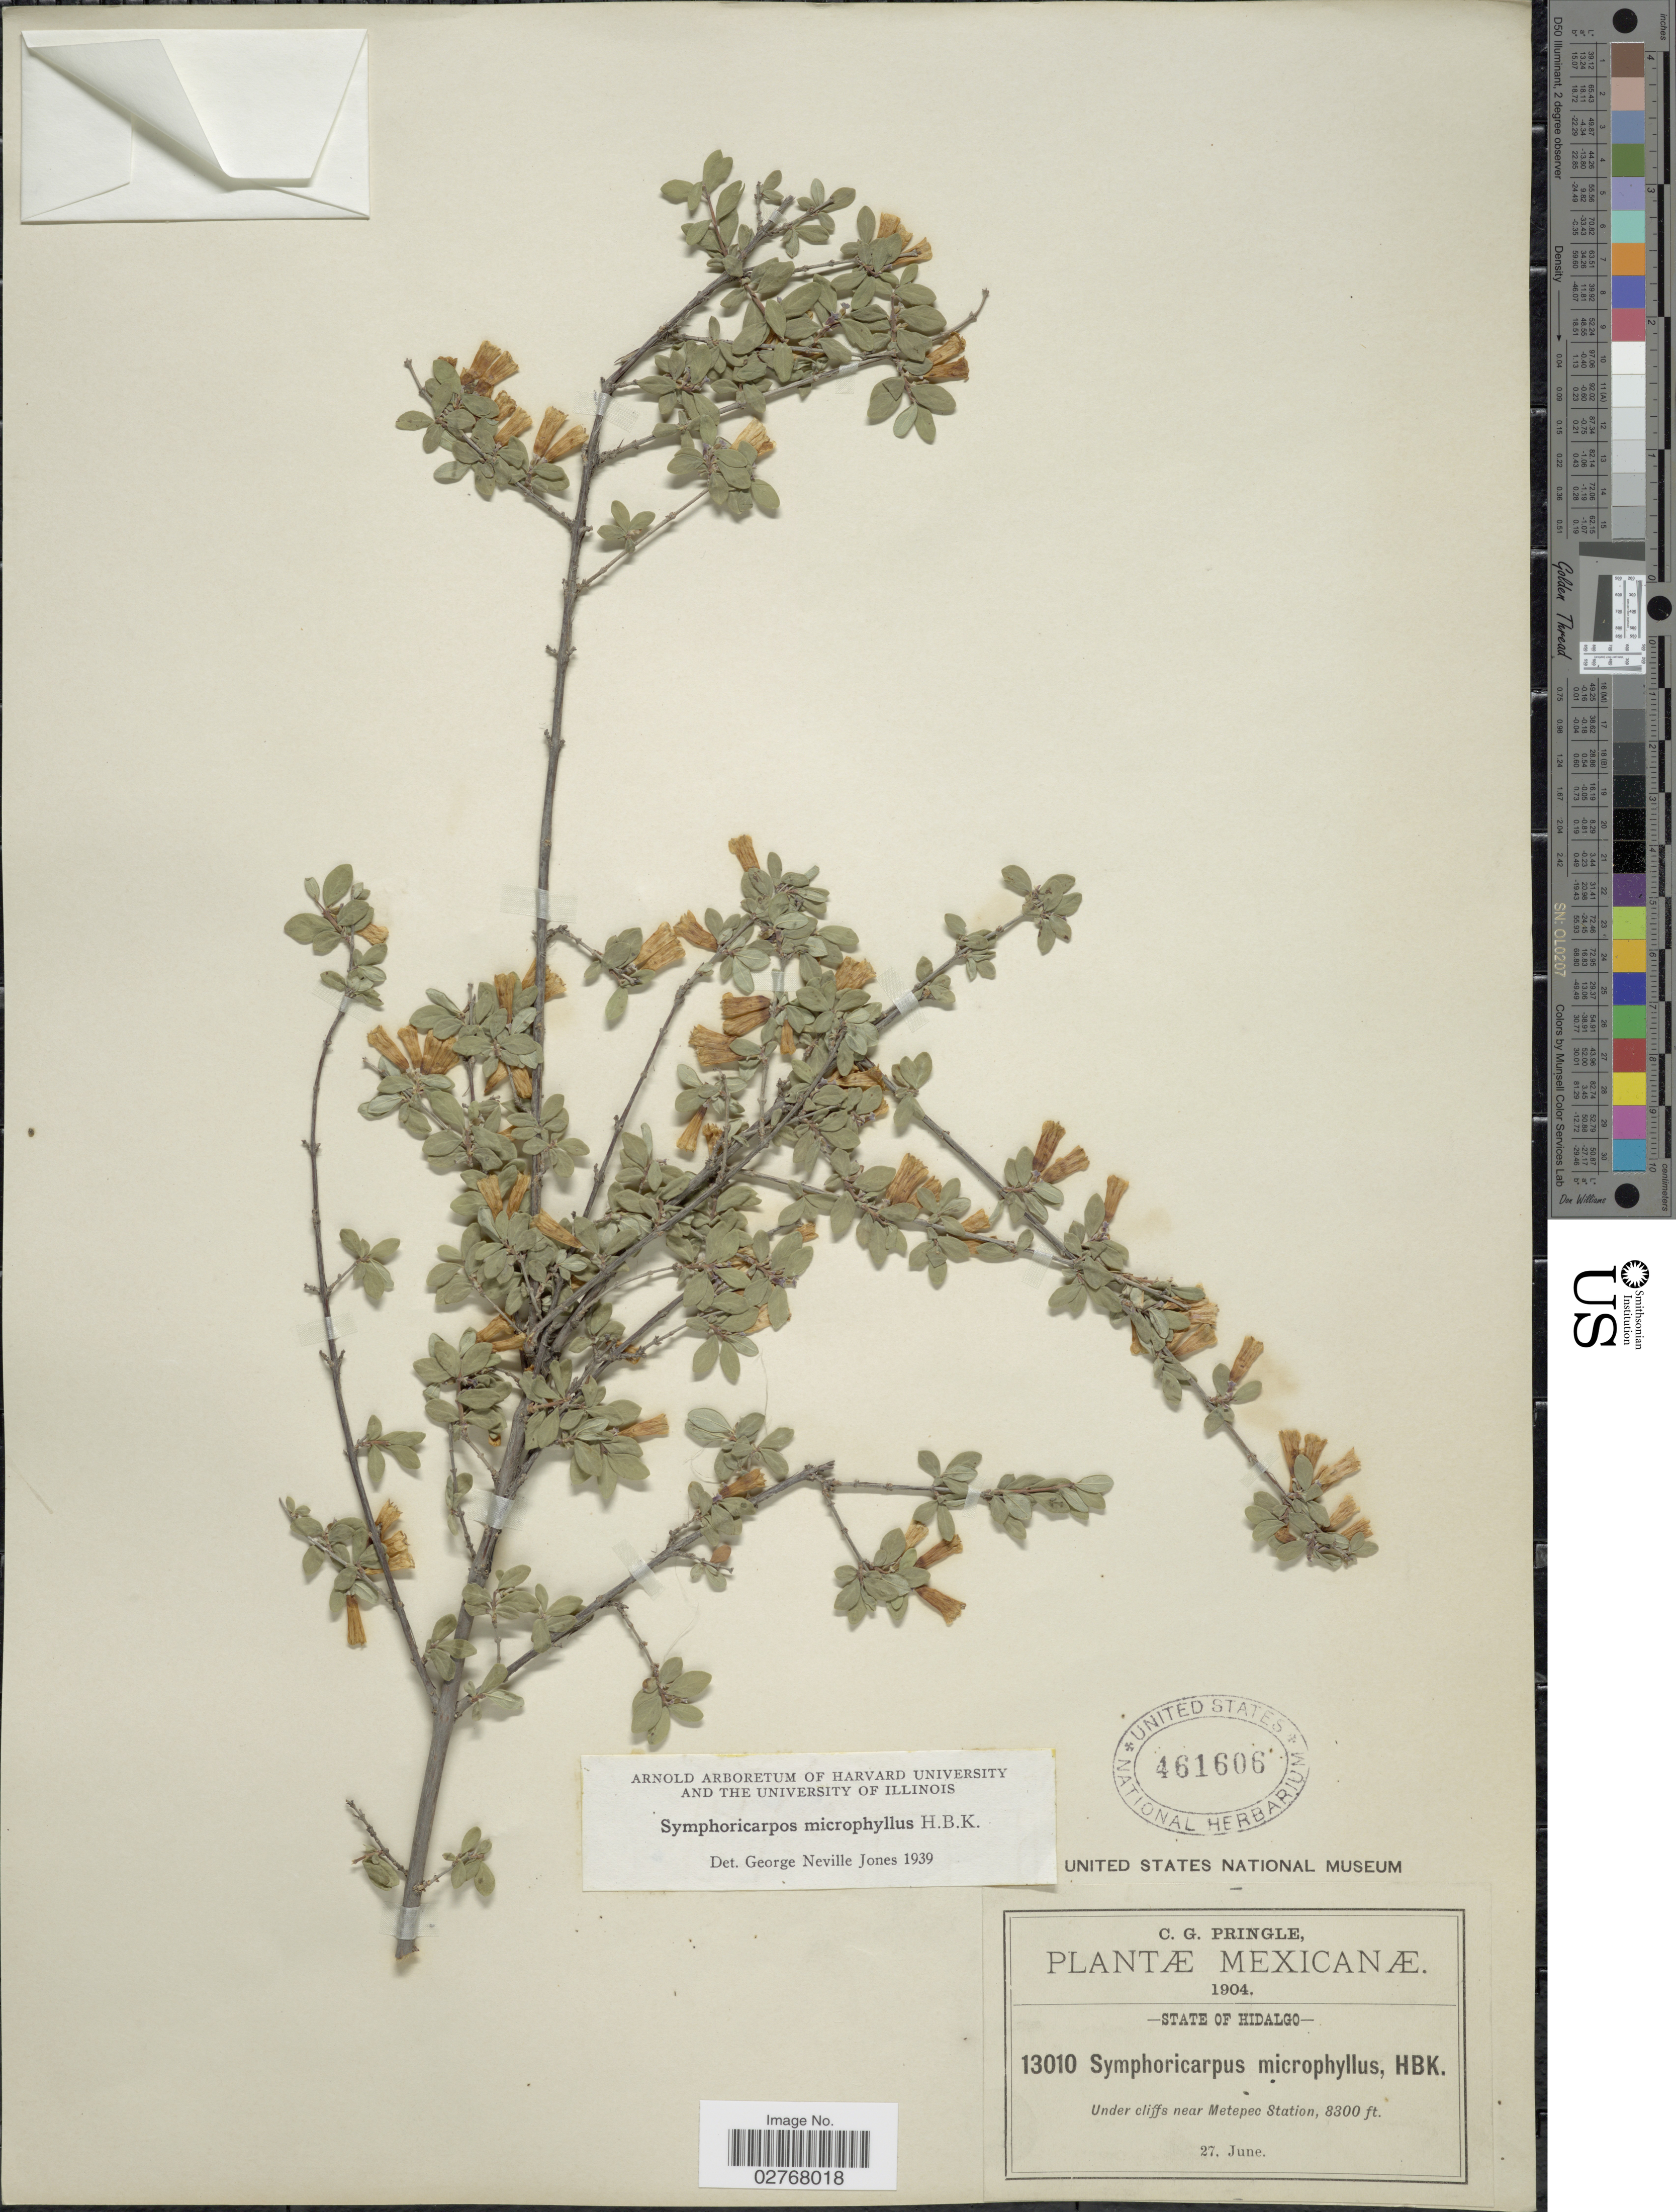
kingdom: Plantae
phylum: Tracheophyta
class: Magnoliopsida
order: Dipsacales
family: Caprifoliaceae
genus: Symphoricarpos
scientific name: Symphoricarpos microphyllus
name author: Kunth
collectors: C. G. Pringle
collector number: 13010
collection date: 1904-06-27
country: Mexico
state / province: Hidalgo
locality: Under cliffs near Metepec Station.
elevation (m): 2530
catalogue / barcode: US 461606